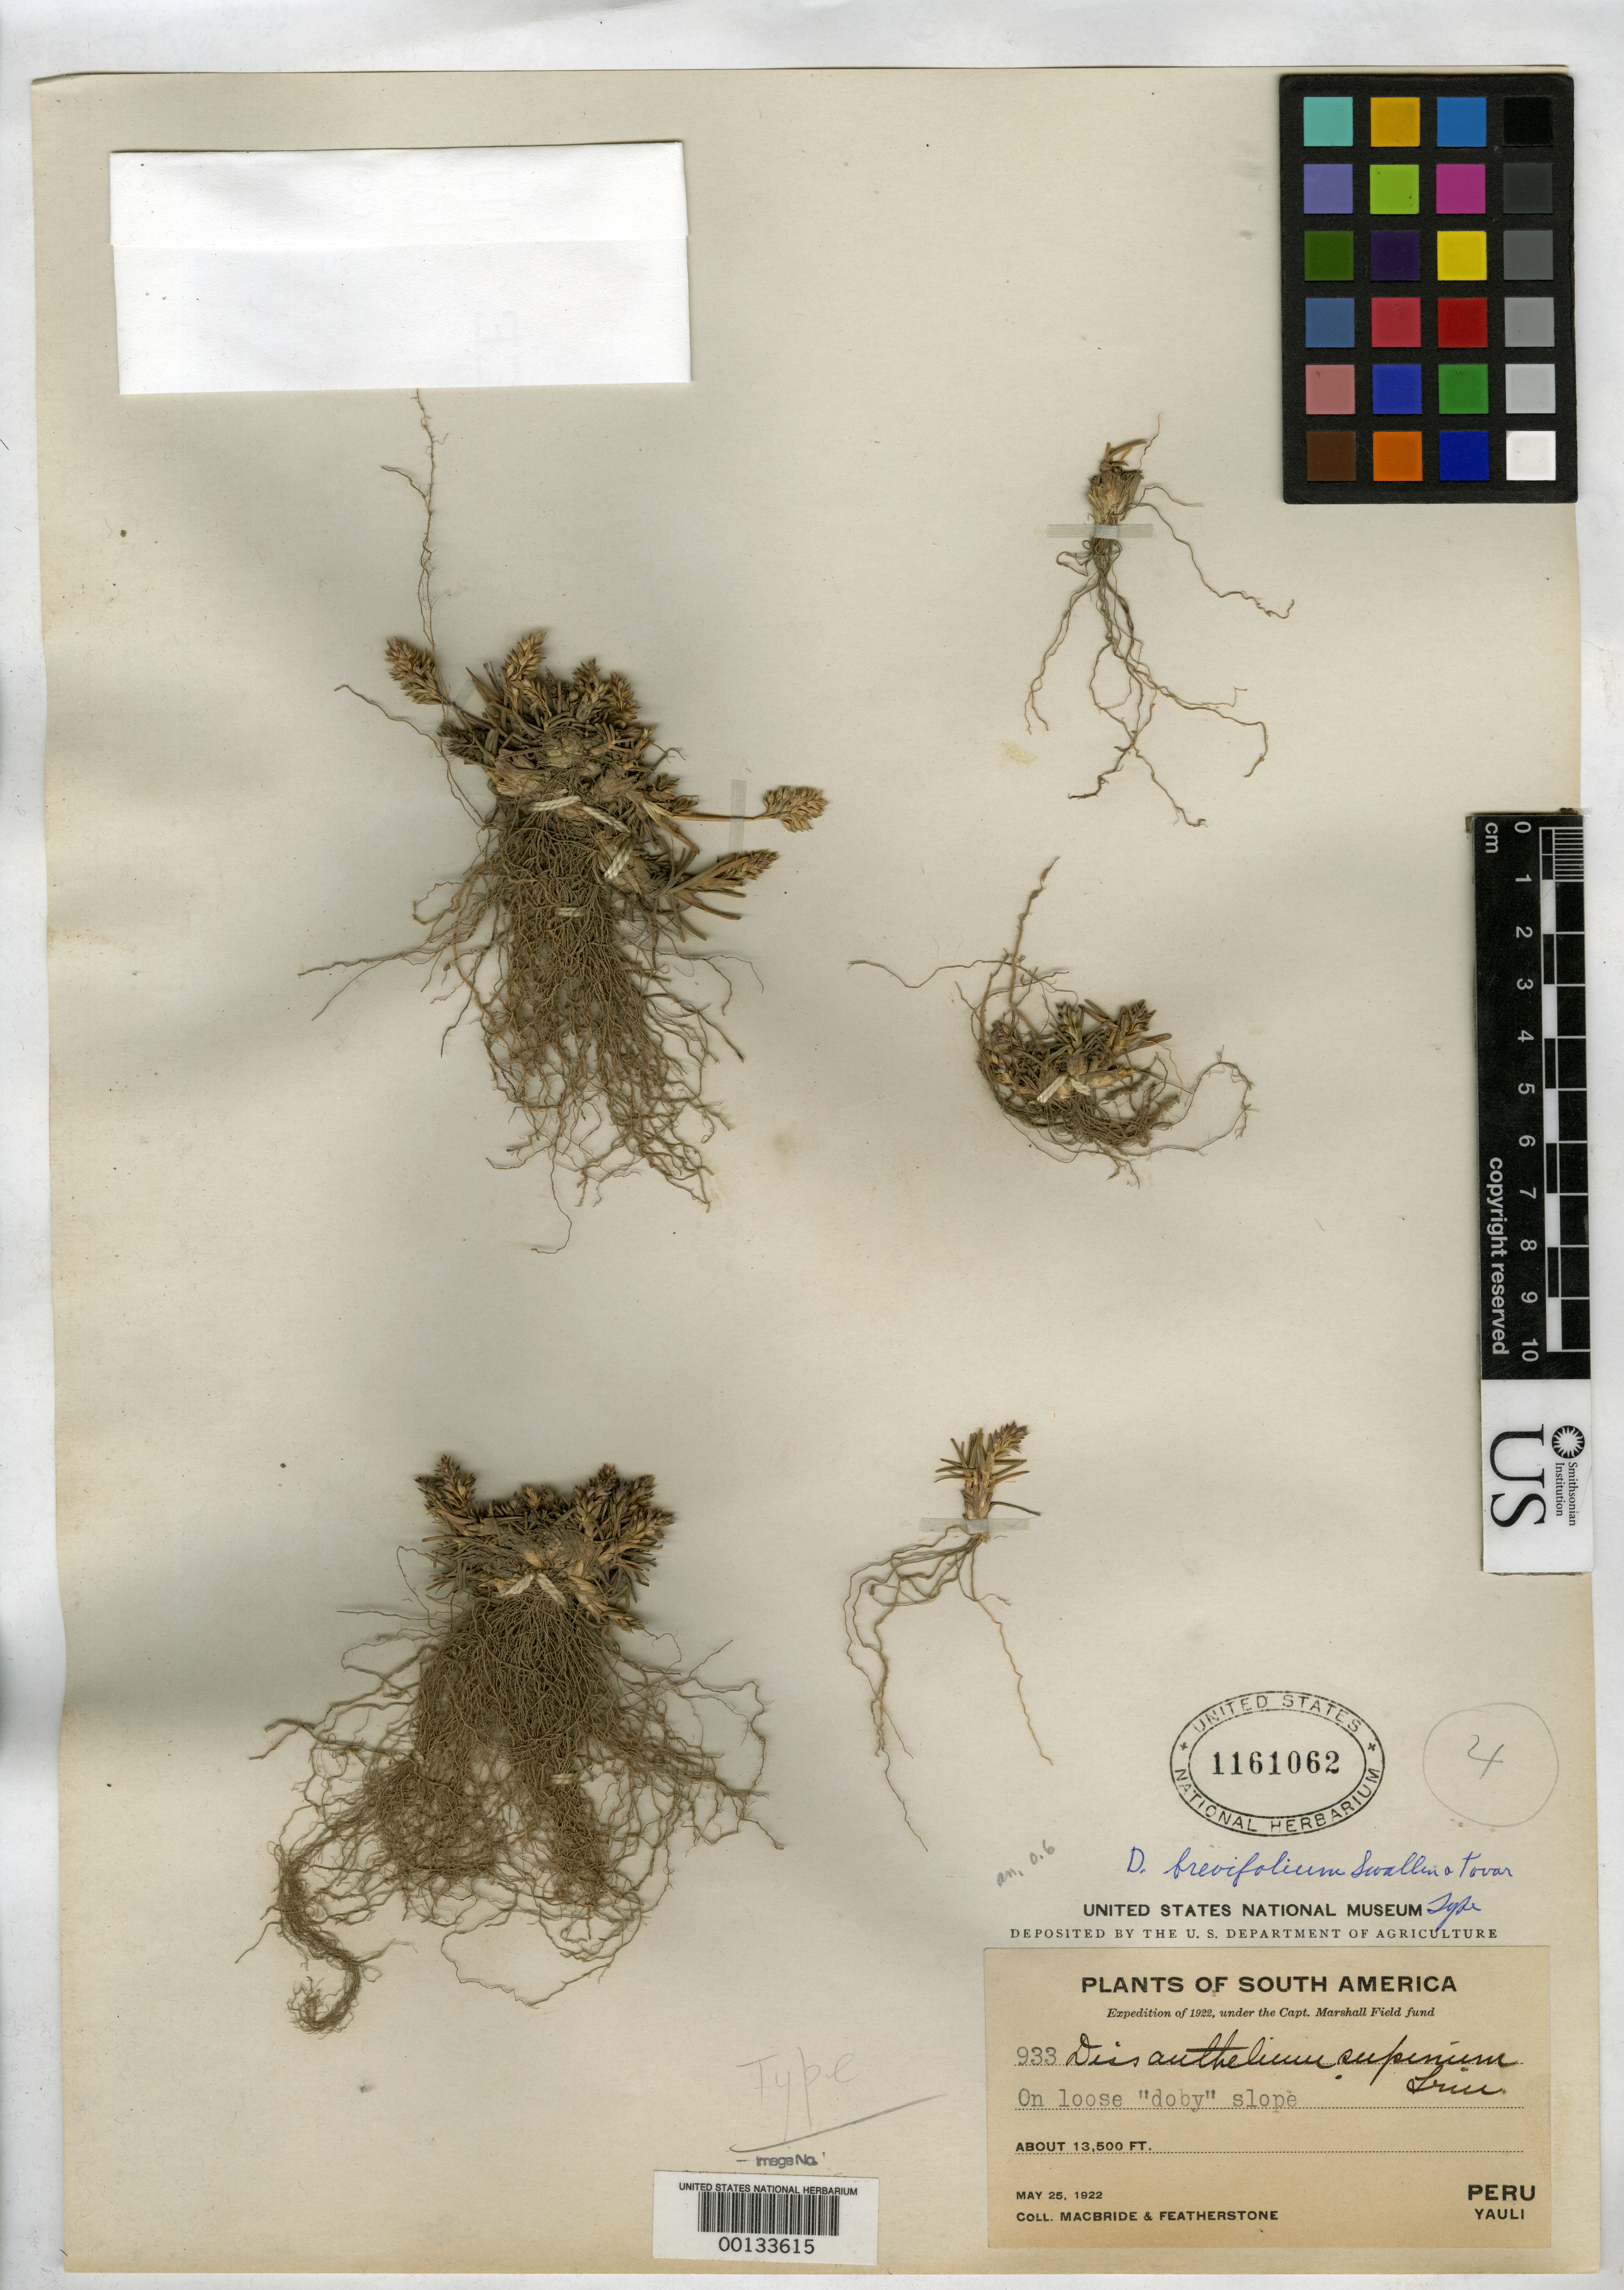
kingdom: Plantae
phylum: Tracheophyta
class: Liliopsida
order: Poales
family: Poaceae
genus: Dissanthelium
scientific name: Dissanthelium brevifolium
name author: Swallen & Tovar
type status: Holotype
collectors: J. F. Macbride & W. Featherstone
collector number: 933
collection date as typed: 25 May 1922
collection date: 1922-05-25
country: Peru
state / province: Junín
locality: Yauli.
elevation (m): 4115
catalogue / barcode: US 1161062